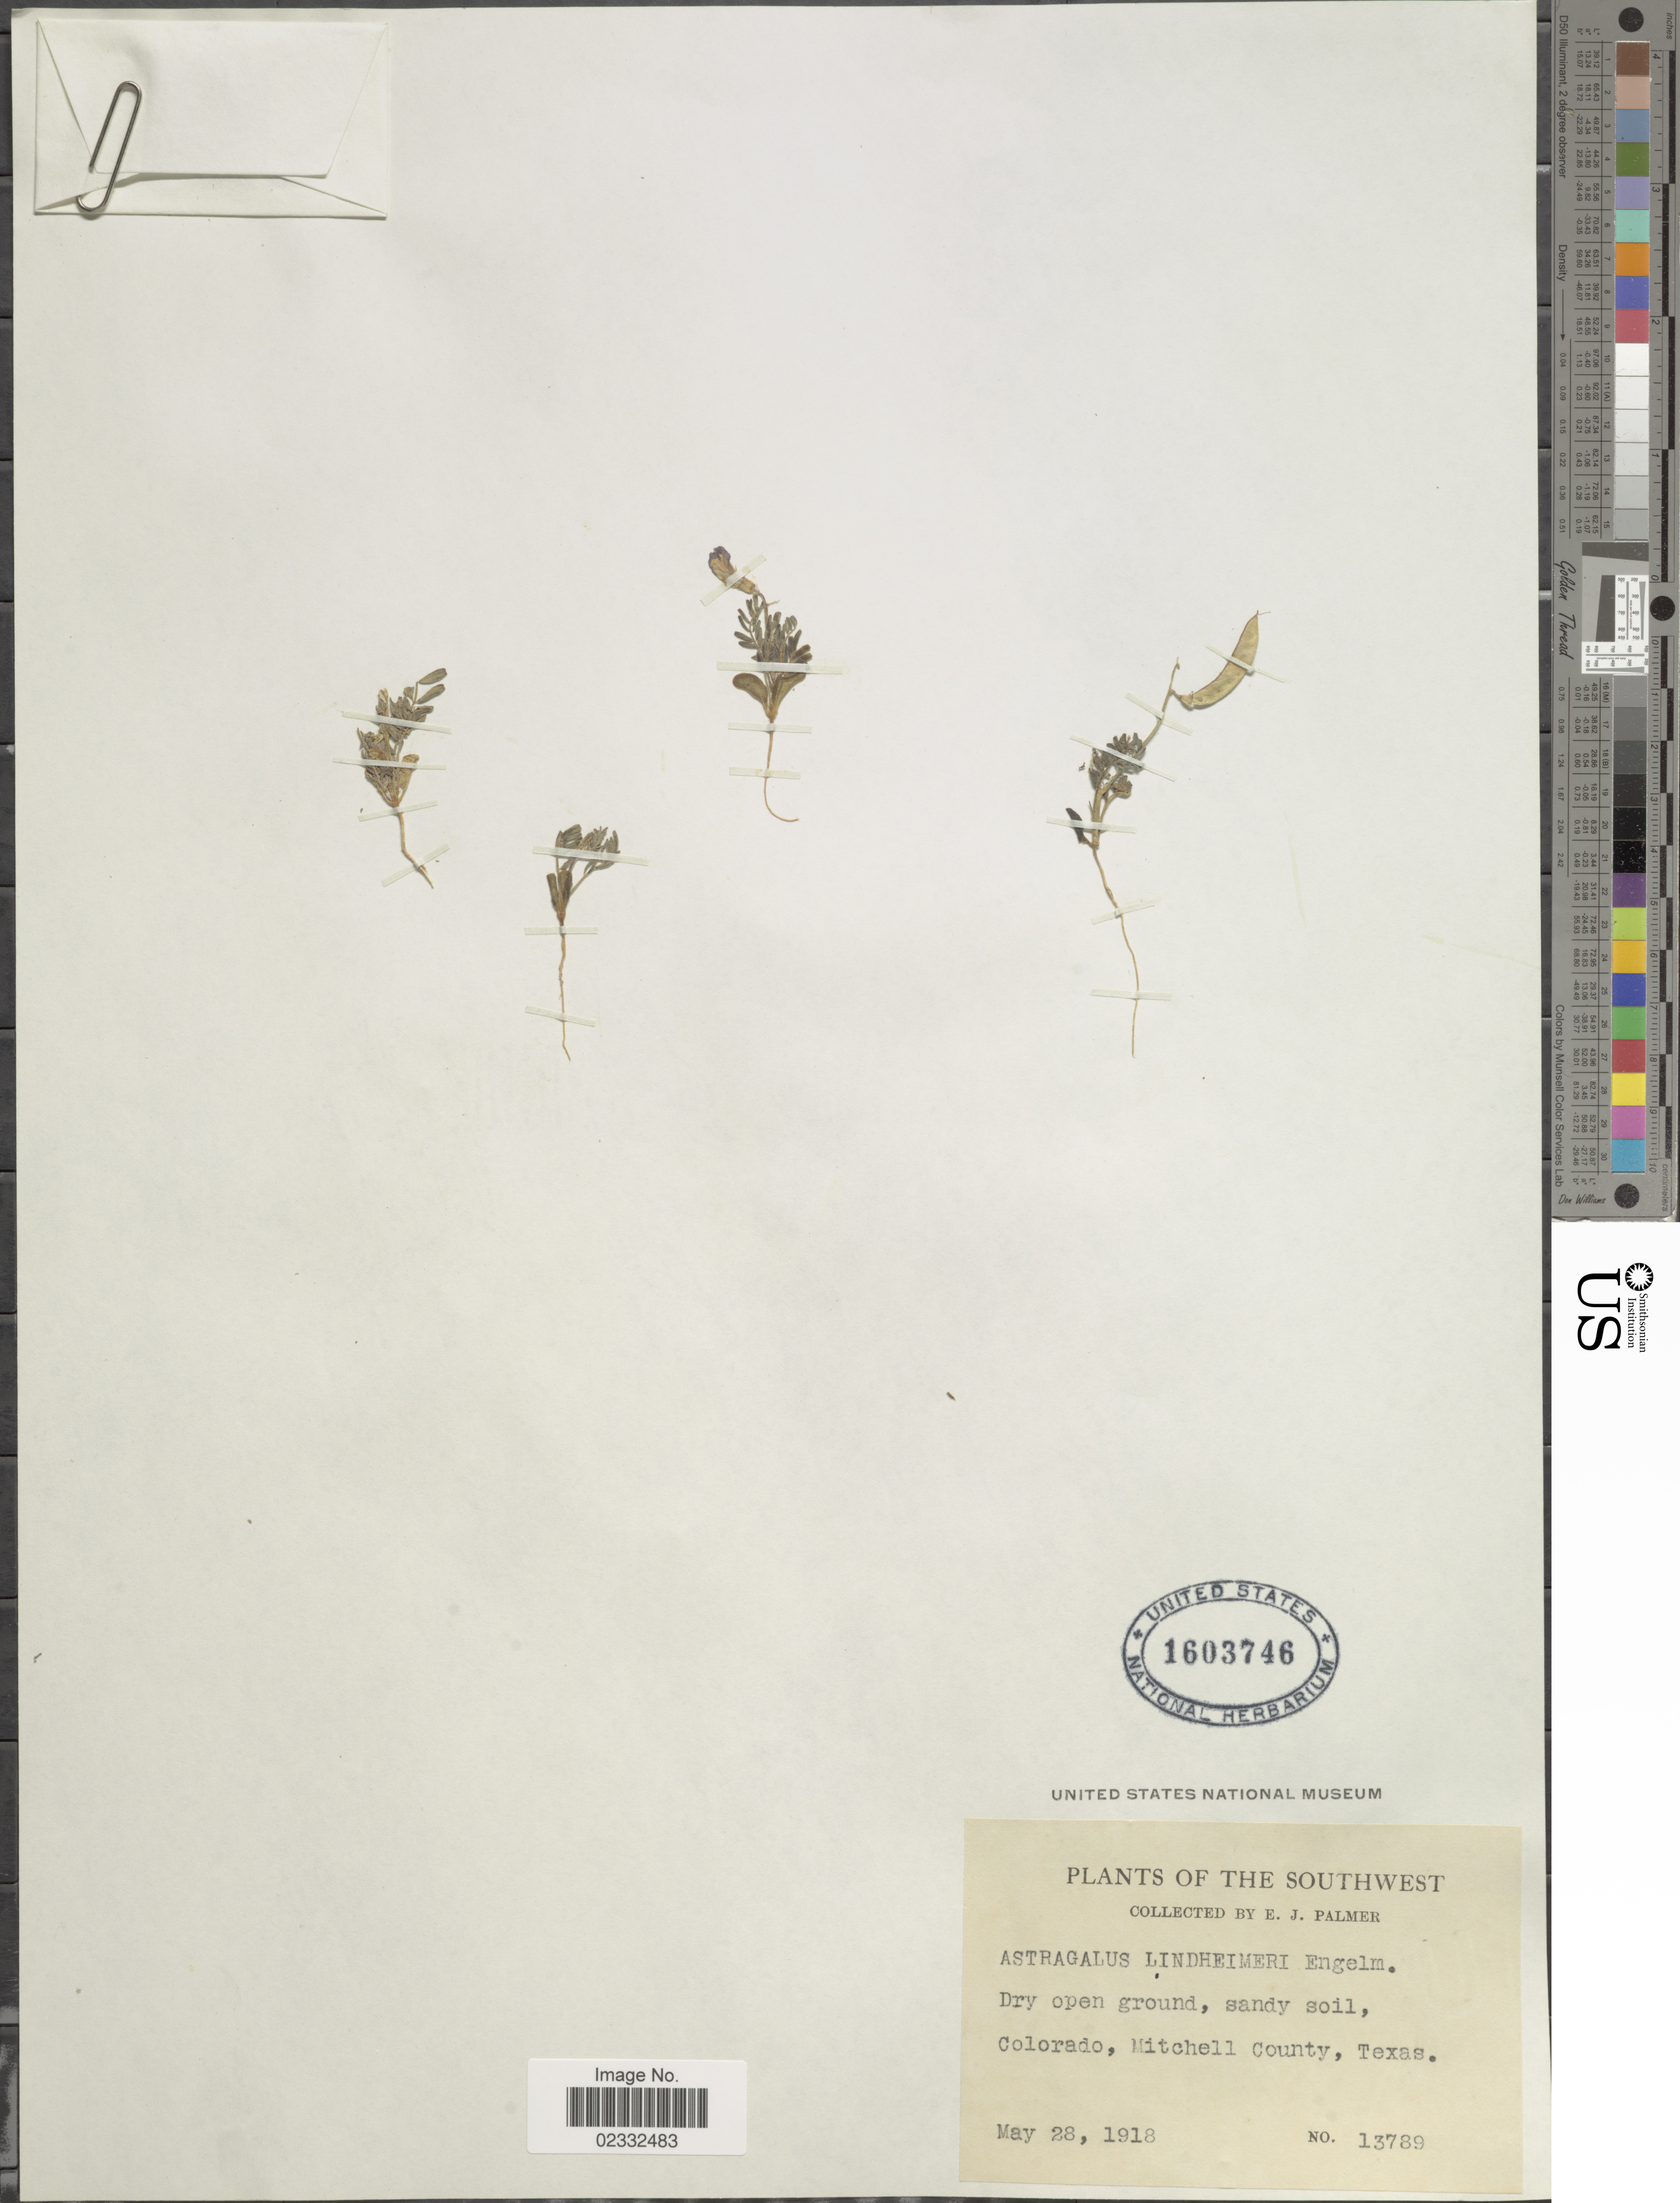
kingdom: Plantae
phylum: Tracheophyta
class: Magnoliopsida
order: Fabales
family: Fabaceae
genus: Astragalus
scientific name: Astragalus lindheimeri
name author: Engelm. ex A. Gray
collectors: E. J. Palmer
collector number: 13789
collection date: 1918-05-28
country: United States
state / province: Texas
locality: Southwest. Colorado, Mitchell County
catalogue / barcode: US 1603746